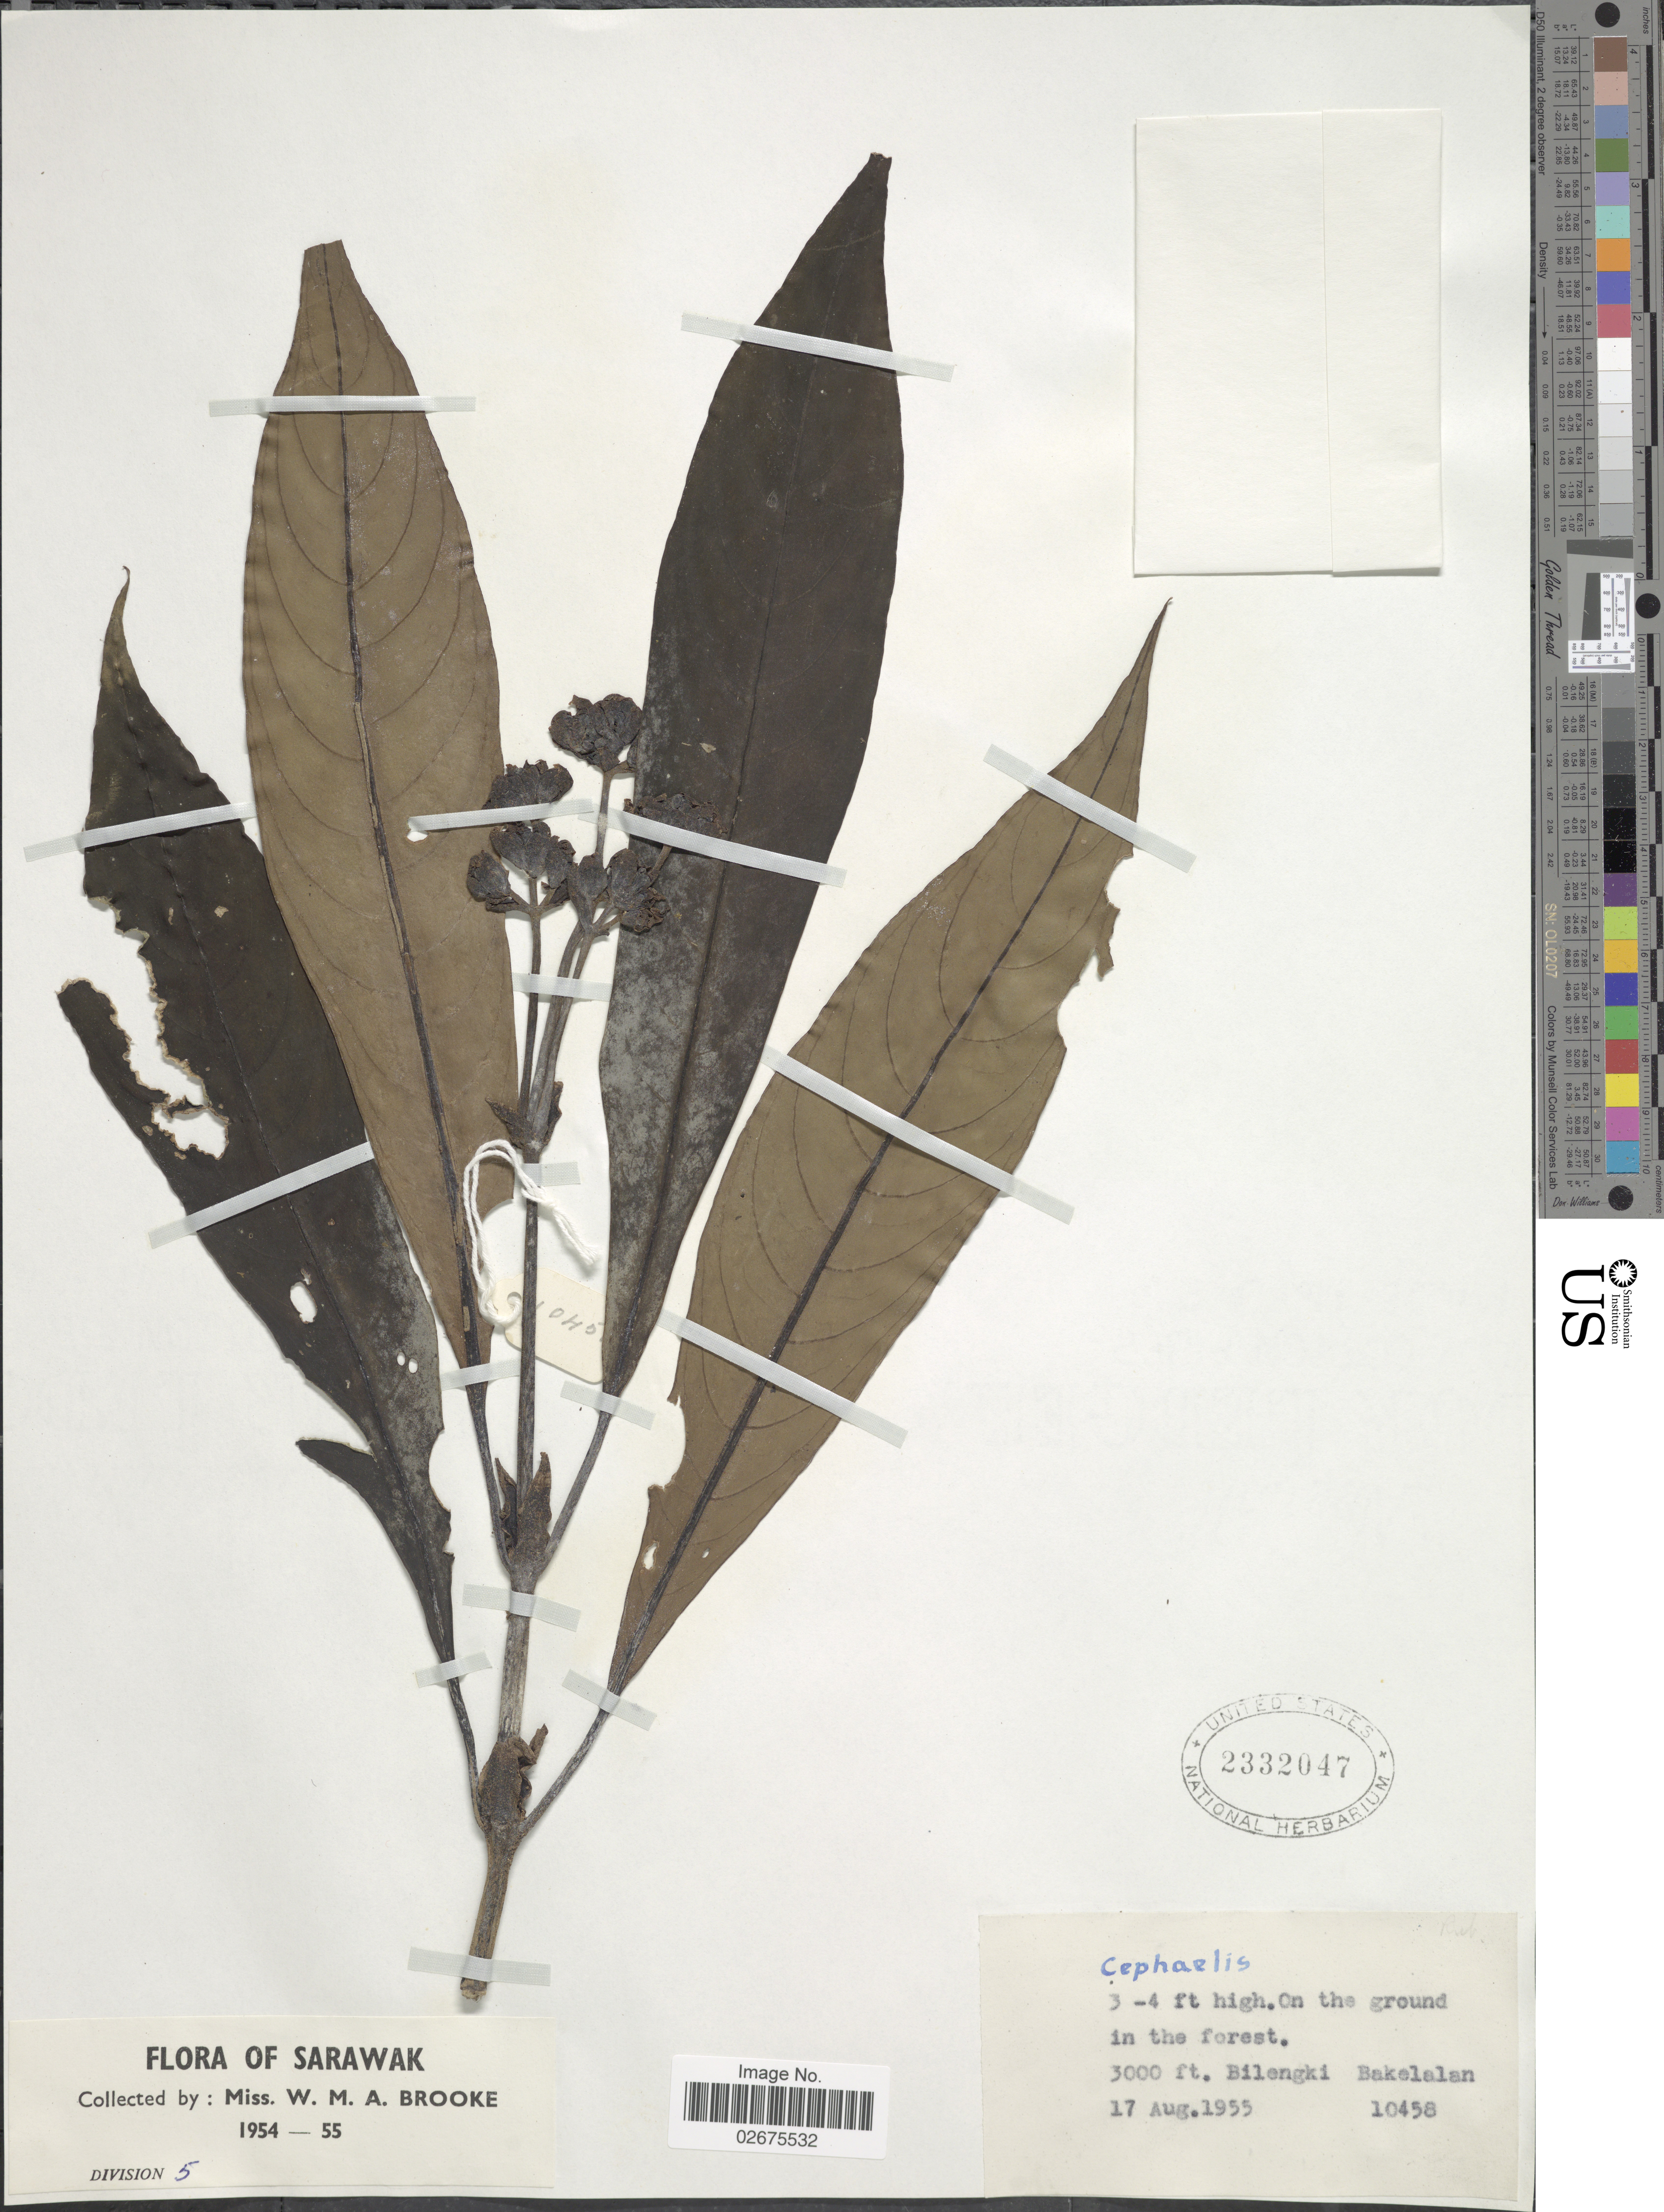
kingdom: Plantae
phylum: Tracheophyta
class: Magnoliopsida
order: Gentianales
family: Rubiaceae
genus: Cephaelis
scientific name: Cephaelis sp.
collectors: W. Brooke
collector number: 10458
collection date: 1955-08-17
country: Malaysia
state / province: Sarawak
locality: Bilengki, Bakelalan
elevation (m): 914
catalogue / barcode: US 2332047